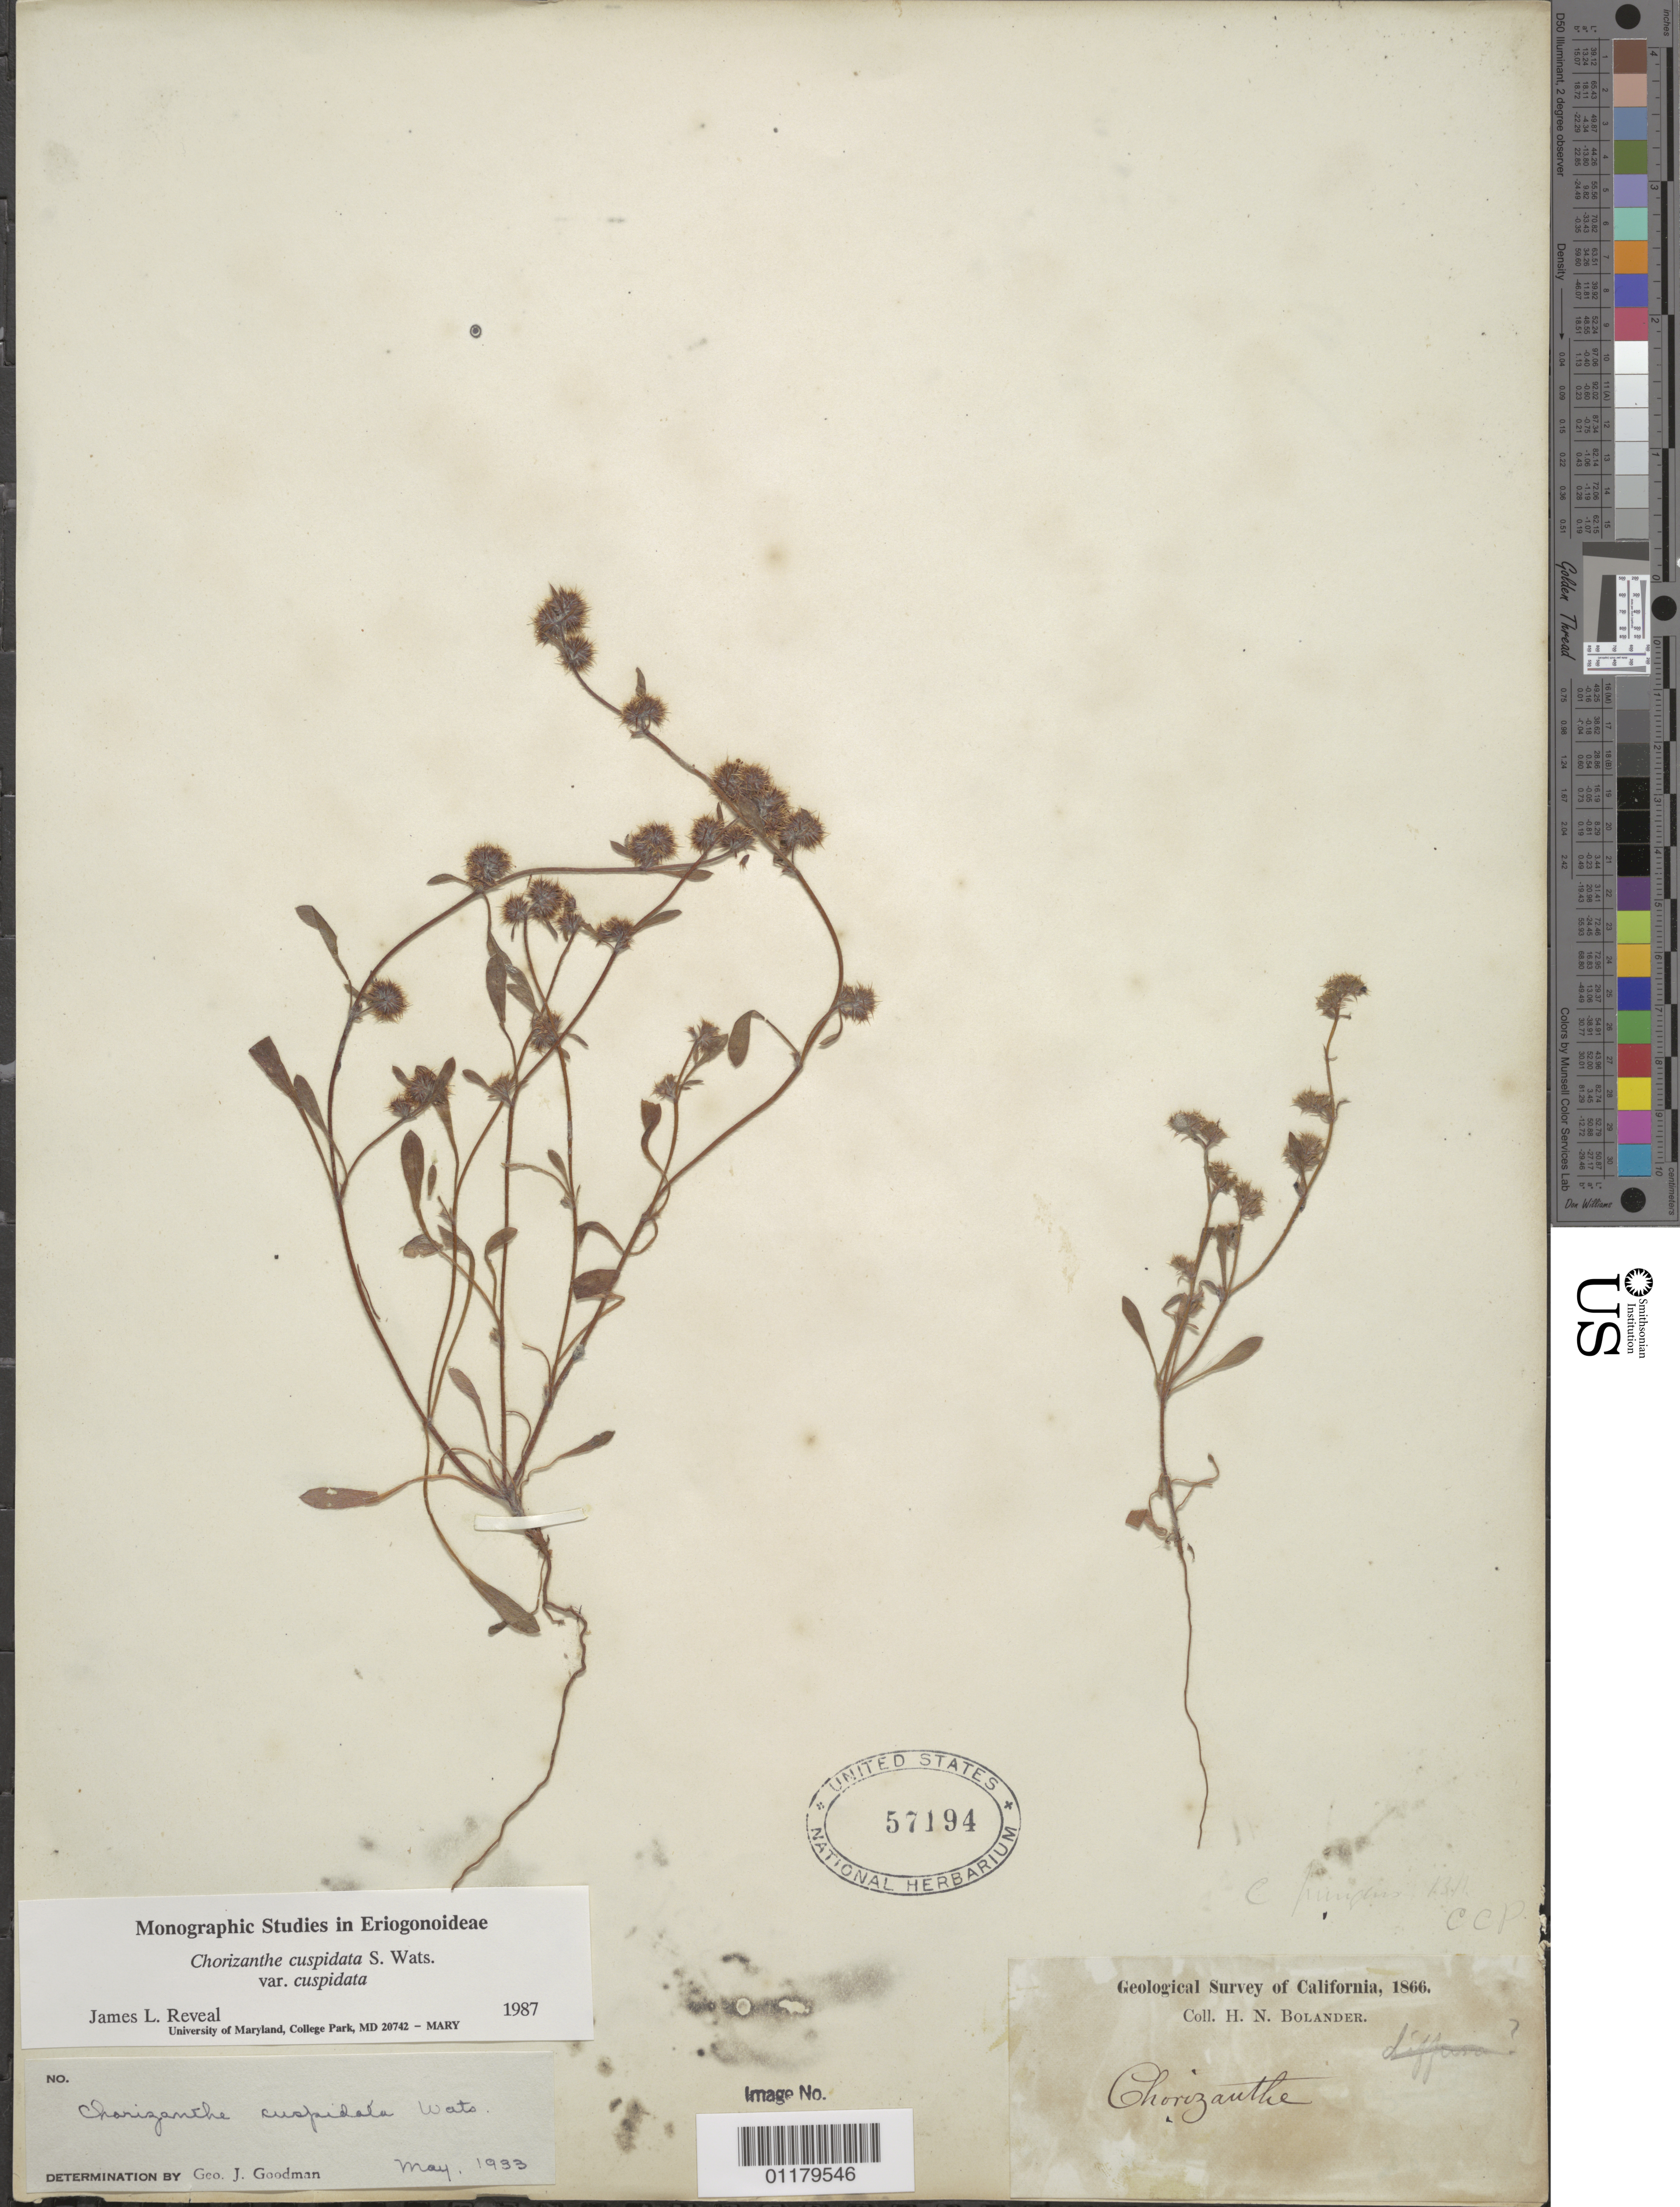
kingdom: Plantae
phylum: Tracheophyta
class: Magnoliopsida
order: Caryophyllales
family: Polygonaceae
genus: Chorizanthe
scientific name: Chorizanthe cuspidata var. cuspidata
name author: S. Watson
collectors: H. Bolander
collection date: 1866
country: United States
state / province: California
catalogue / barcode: US 57194